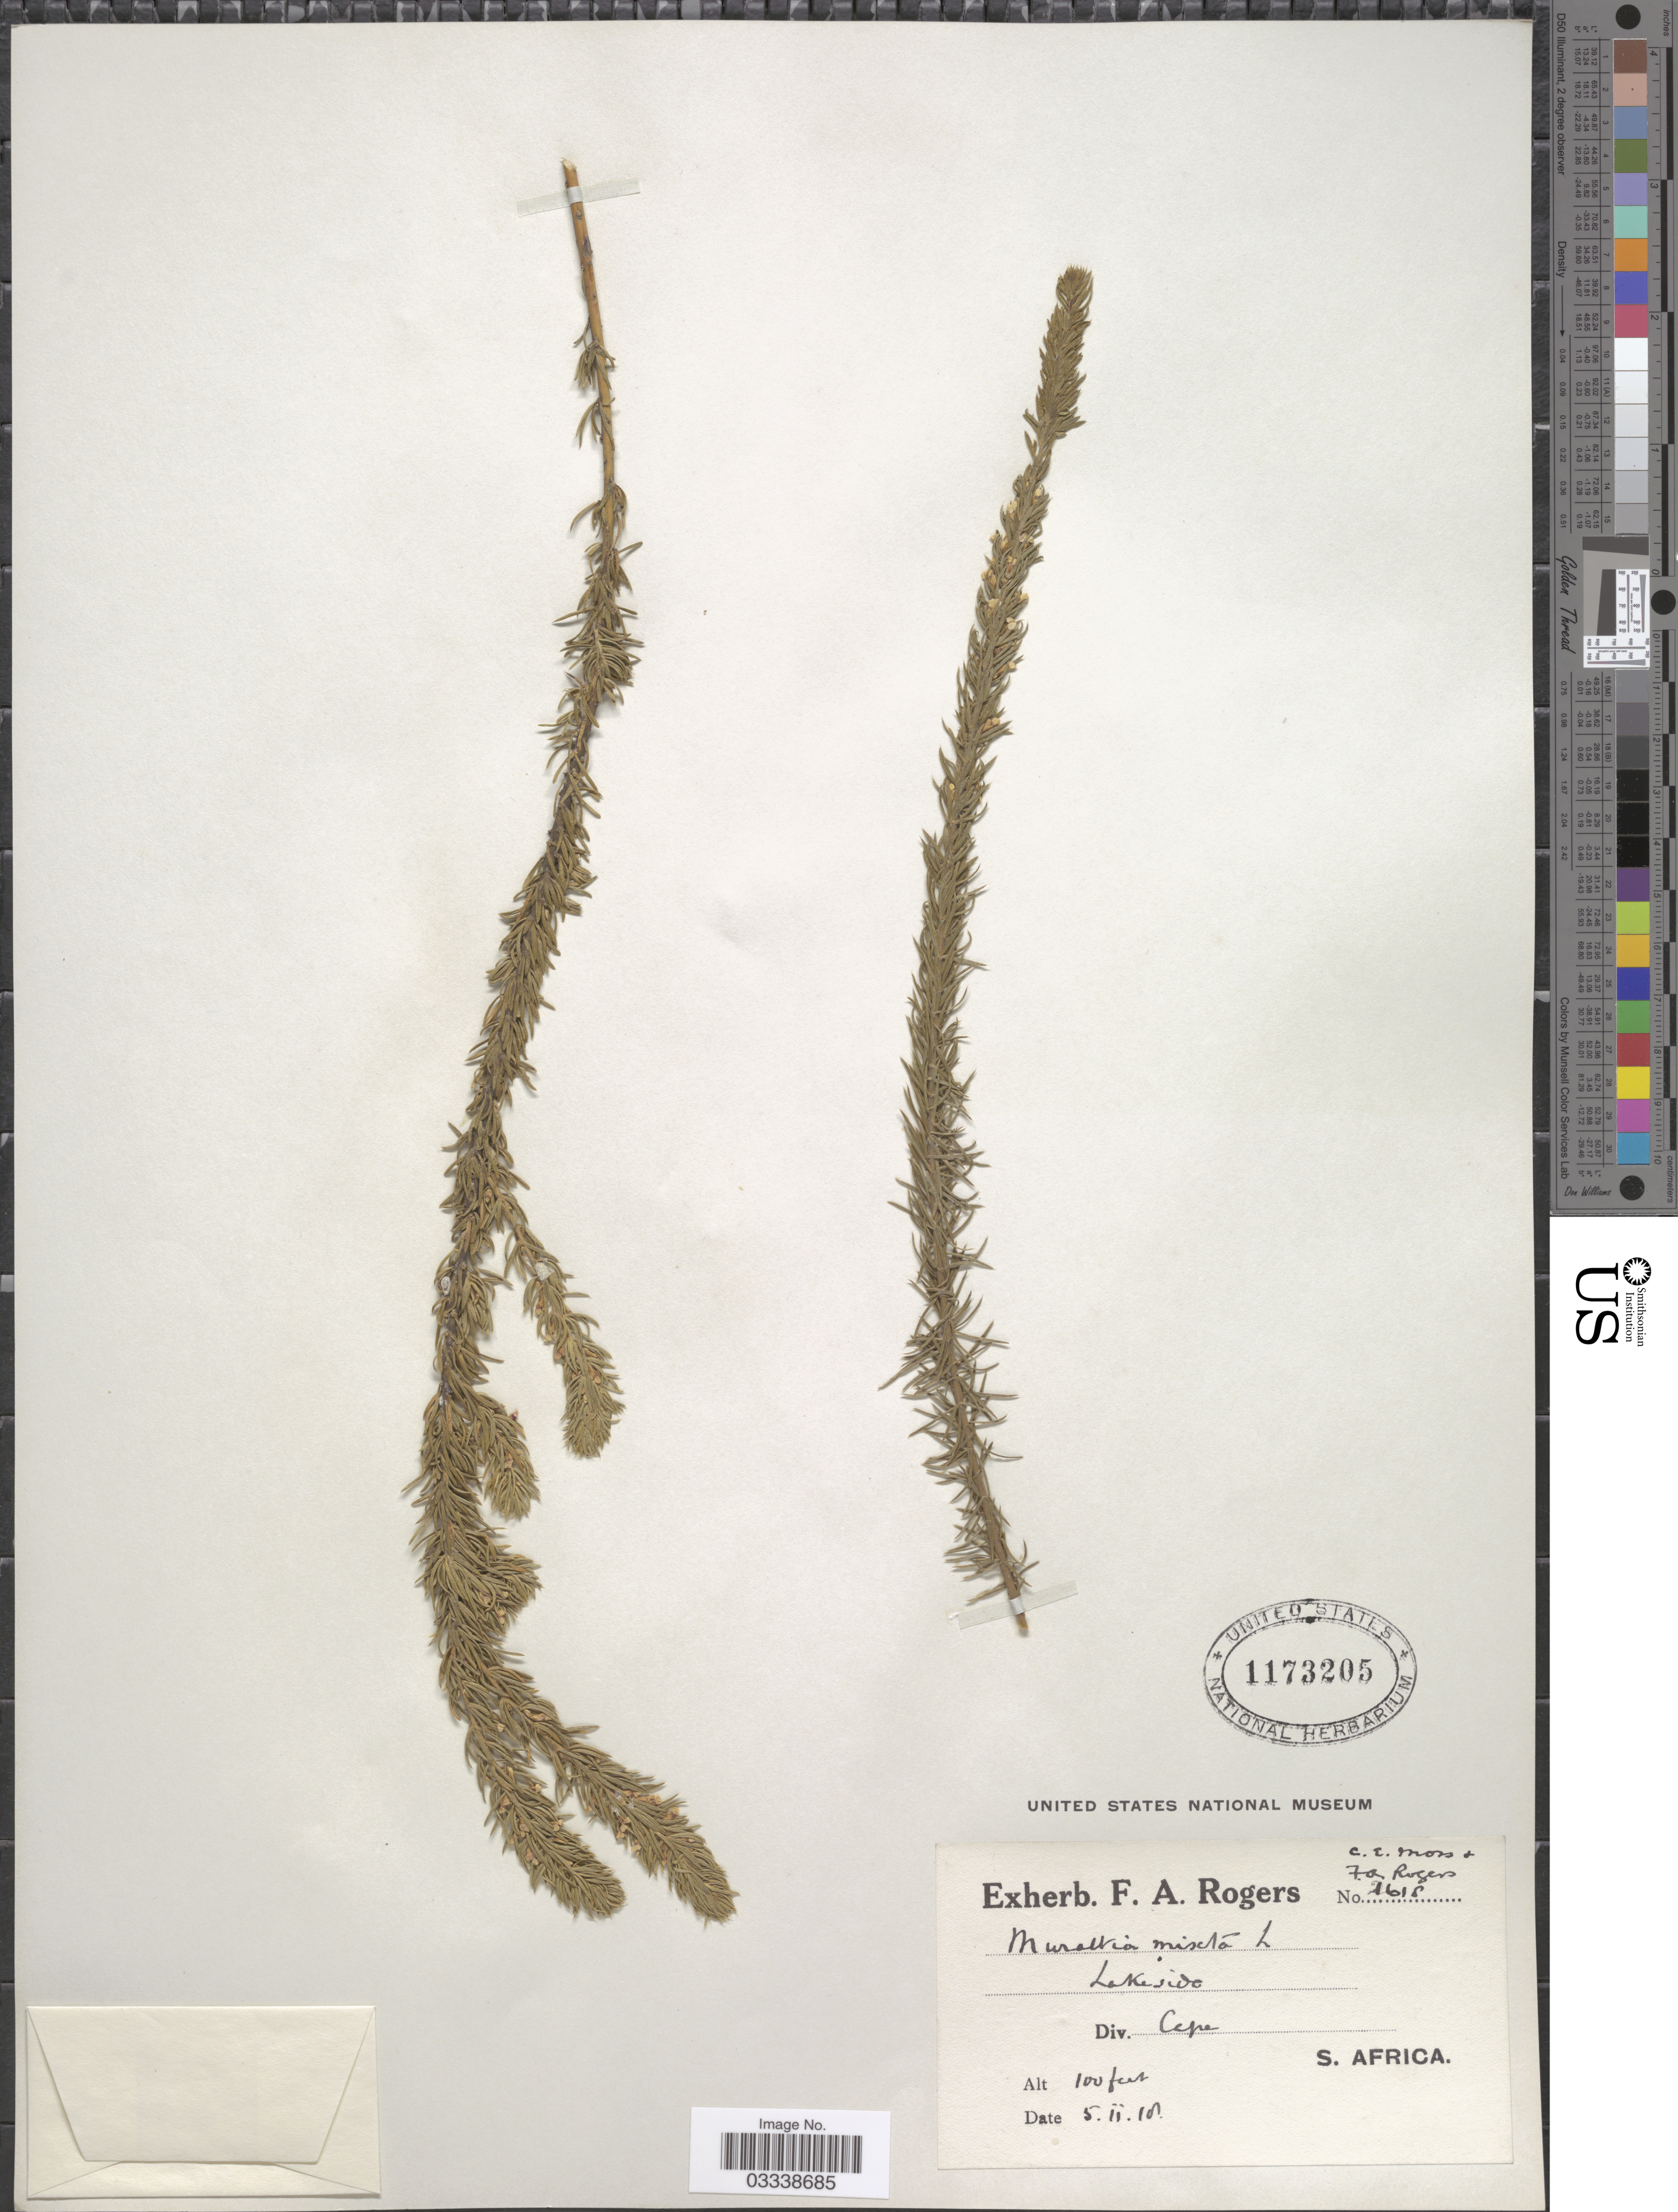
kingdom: Plantae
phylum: Tracheophyta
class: Magnoliopsida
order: Fabales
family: Polygalaceae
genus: Muraltia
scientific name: Muraltia mixta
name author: (L. f.) DC.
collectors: C. E. Moss & F. A. Rogers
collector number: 1618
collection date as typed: Transcribed d/m/y: 5/2/18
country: South Africa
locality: Lake, side, Div. Cape. S. Africa.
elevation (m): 30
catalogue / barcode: US 1173205